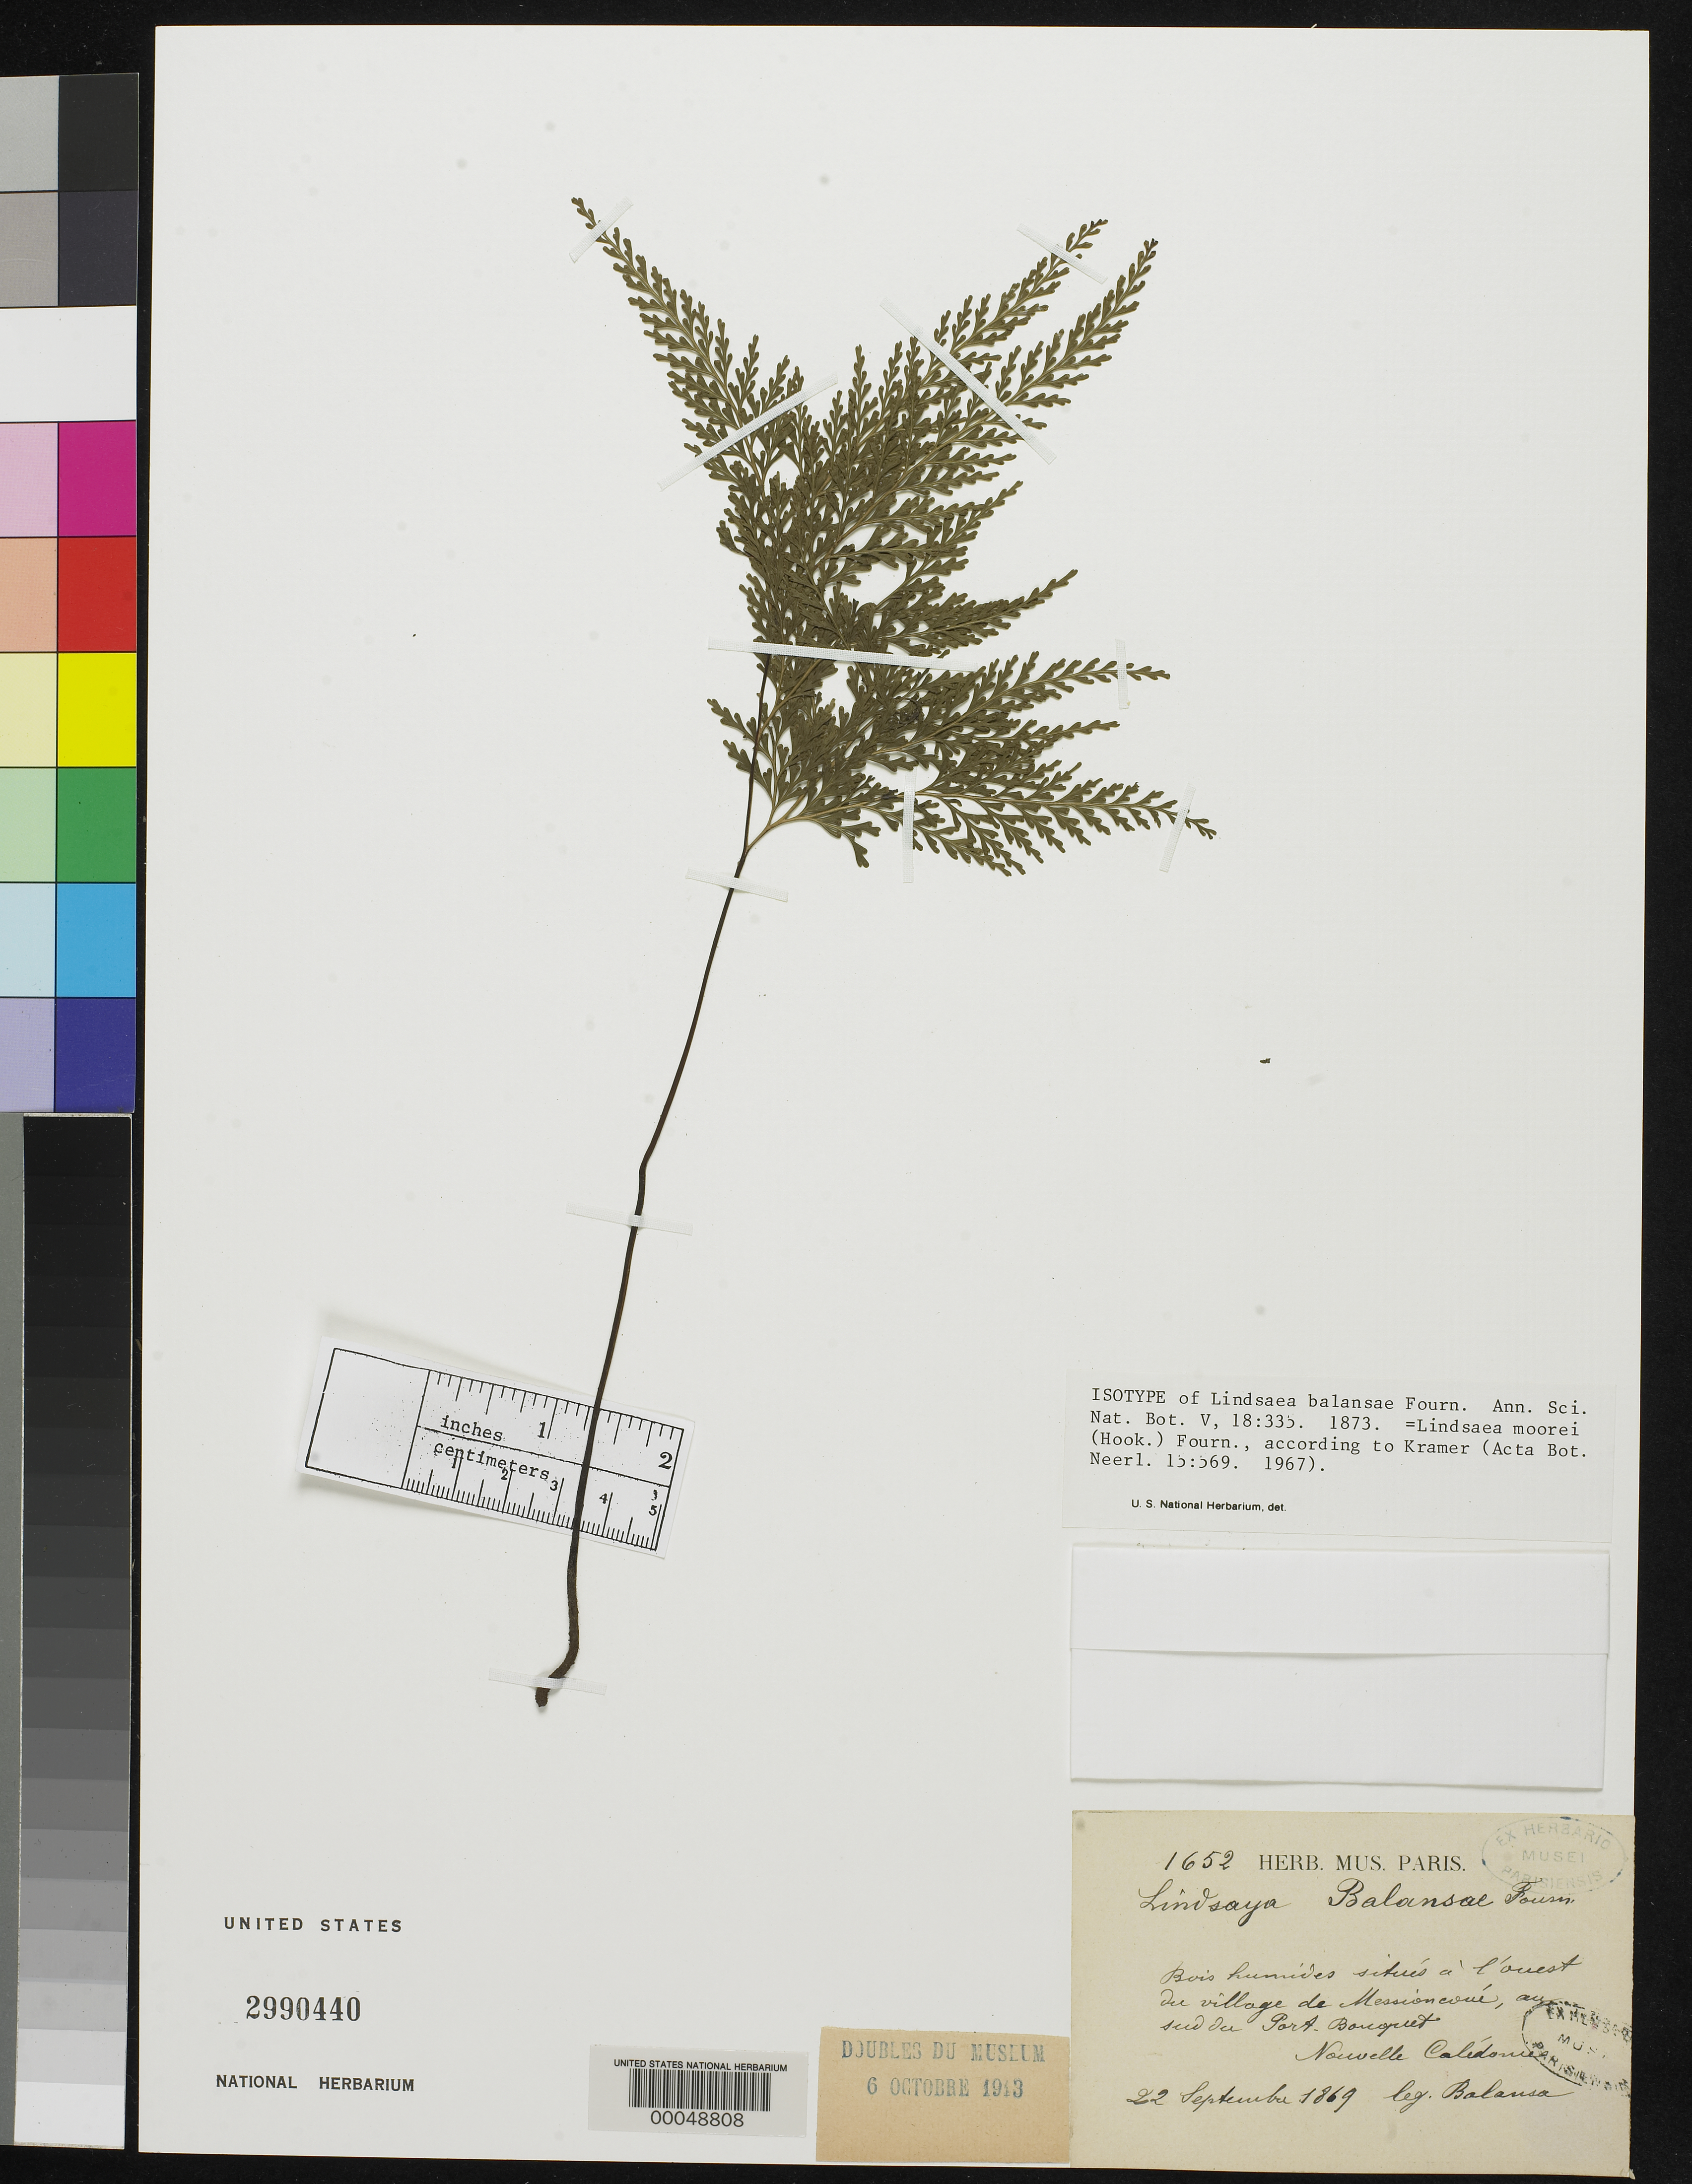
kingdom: Plantae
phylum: Tracheophyta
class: Polypodiopsida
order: Polypodiales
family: Lindsaeaceae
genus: Lindsaea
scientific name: Lindsaea balansae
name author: E. Fourn.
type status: Isotype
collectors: B. Balansa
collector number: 1652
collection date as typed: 22 Sep 1869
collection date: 1869-09-22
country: New Caledonia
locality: Near the village of Messioncoue.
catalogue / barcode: US 2990440